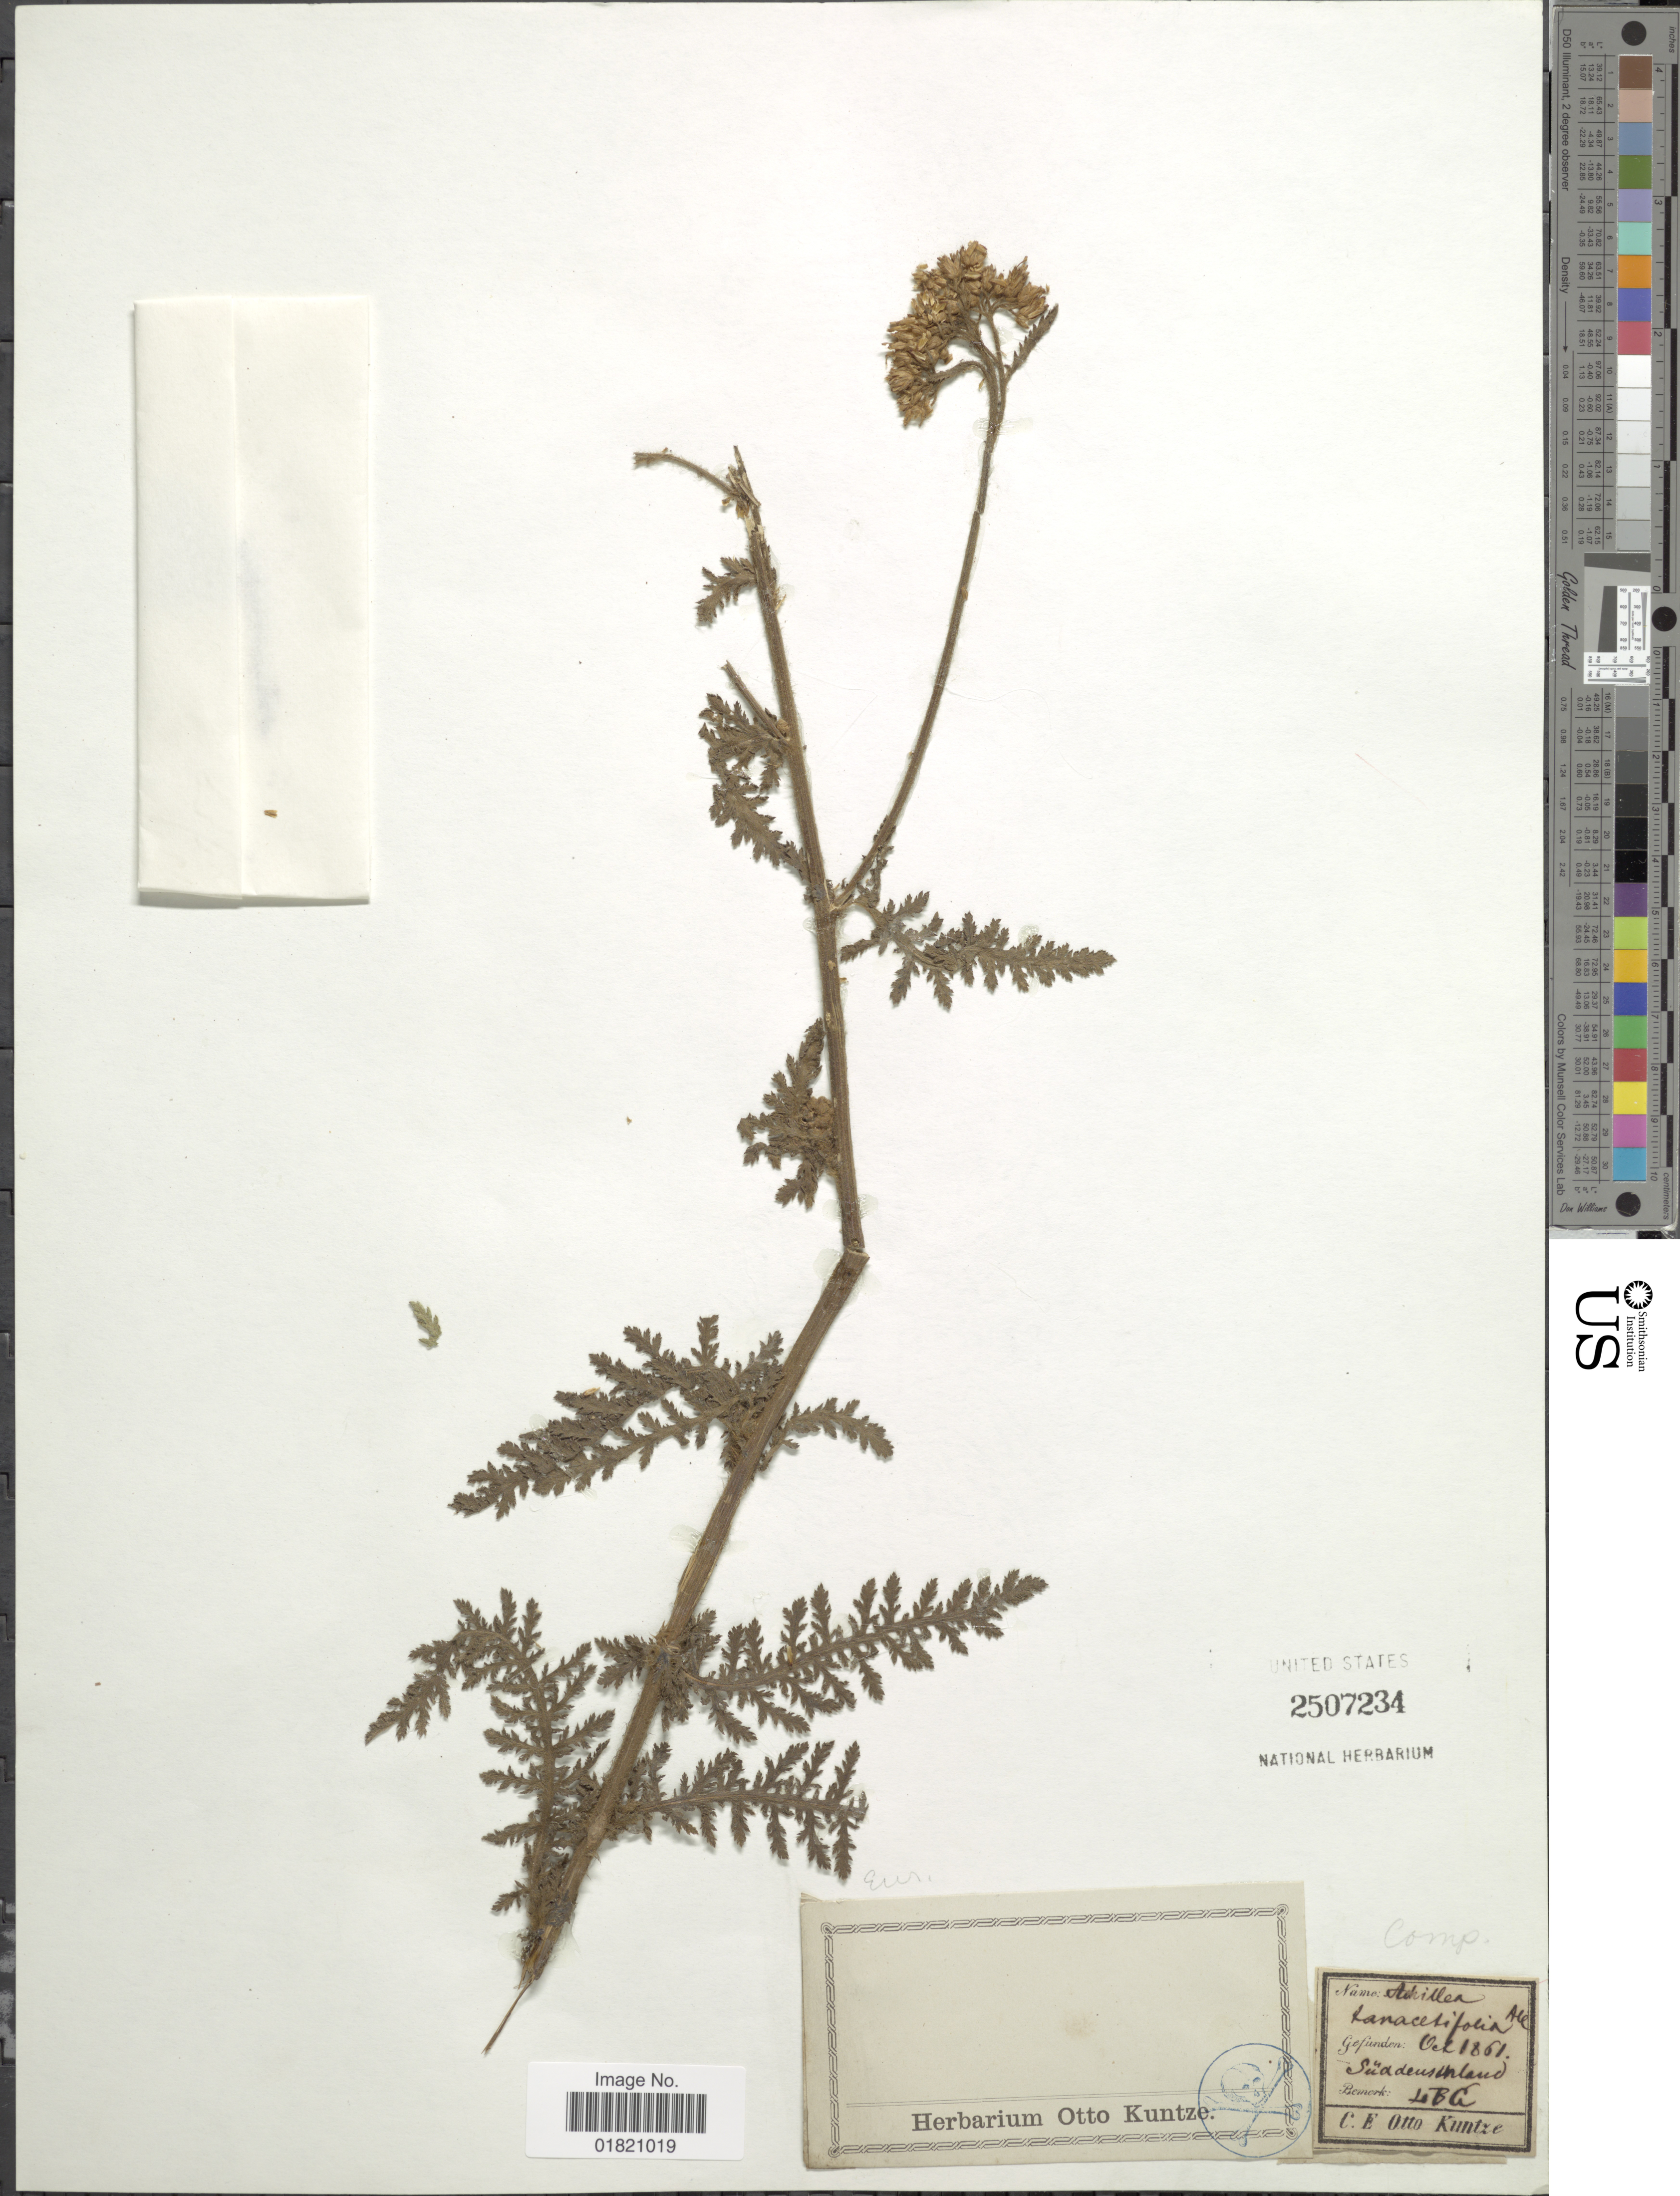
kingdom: Plantae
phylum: Tracheophyta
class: Magnoliopsida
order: Asterales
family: Asteraceae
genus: Achillea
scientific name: Achillea tanacetifolia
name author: All.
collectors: C.E.O. Kuntze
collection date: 1861-10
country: Germany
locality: Süddeutschland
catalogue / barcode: US 2507234